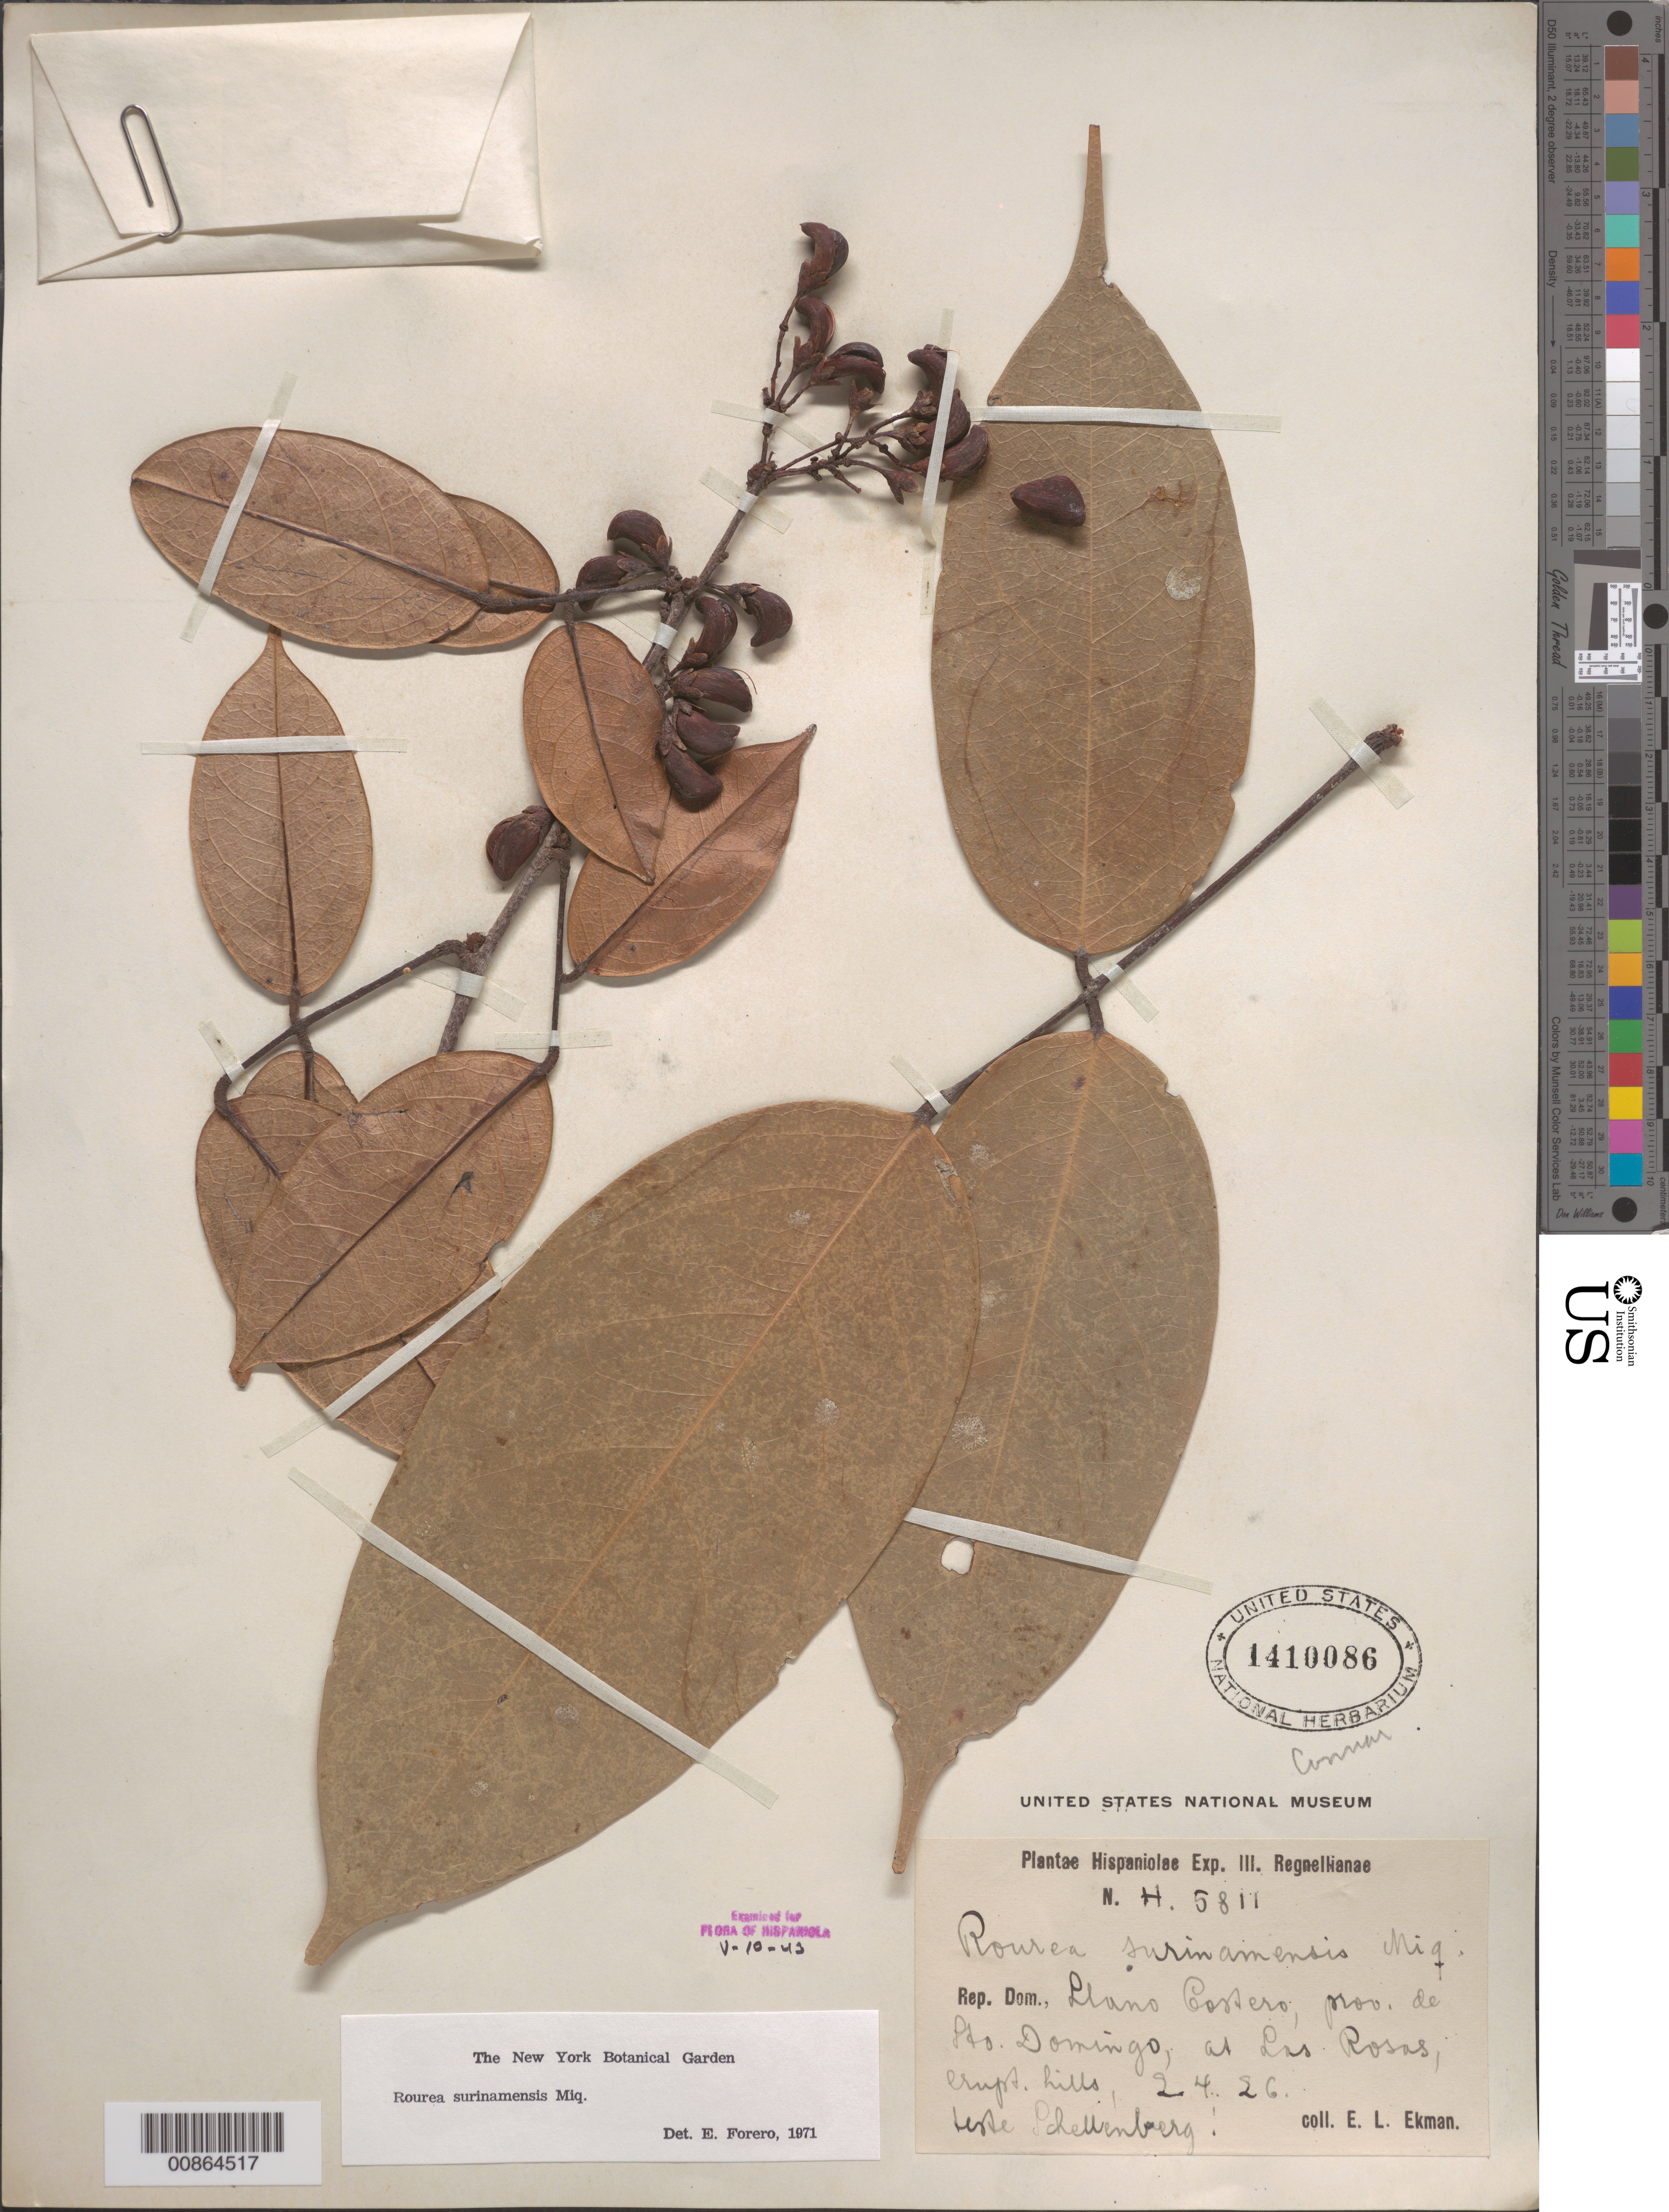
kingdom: Plantae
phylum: Tracheophyta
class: Magnoliopsida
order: Oxalidales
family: Connaraceae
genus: Rourea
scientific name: Rourea surinamensis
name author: Miq.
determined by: Forero, E.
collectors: E. L. Ekman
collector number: H 5811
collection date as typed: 02 Apr 1926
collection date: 1926-04-02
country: Dominican Republic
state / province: Distrito Nacional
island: Hispaniola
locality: Llano Costero, prov. Sto. Domingo (obsolete), at Las Rosas.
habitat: Erupt. hills.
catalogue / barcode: US 1410086